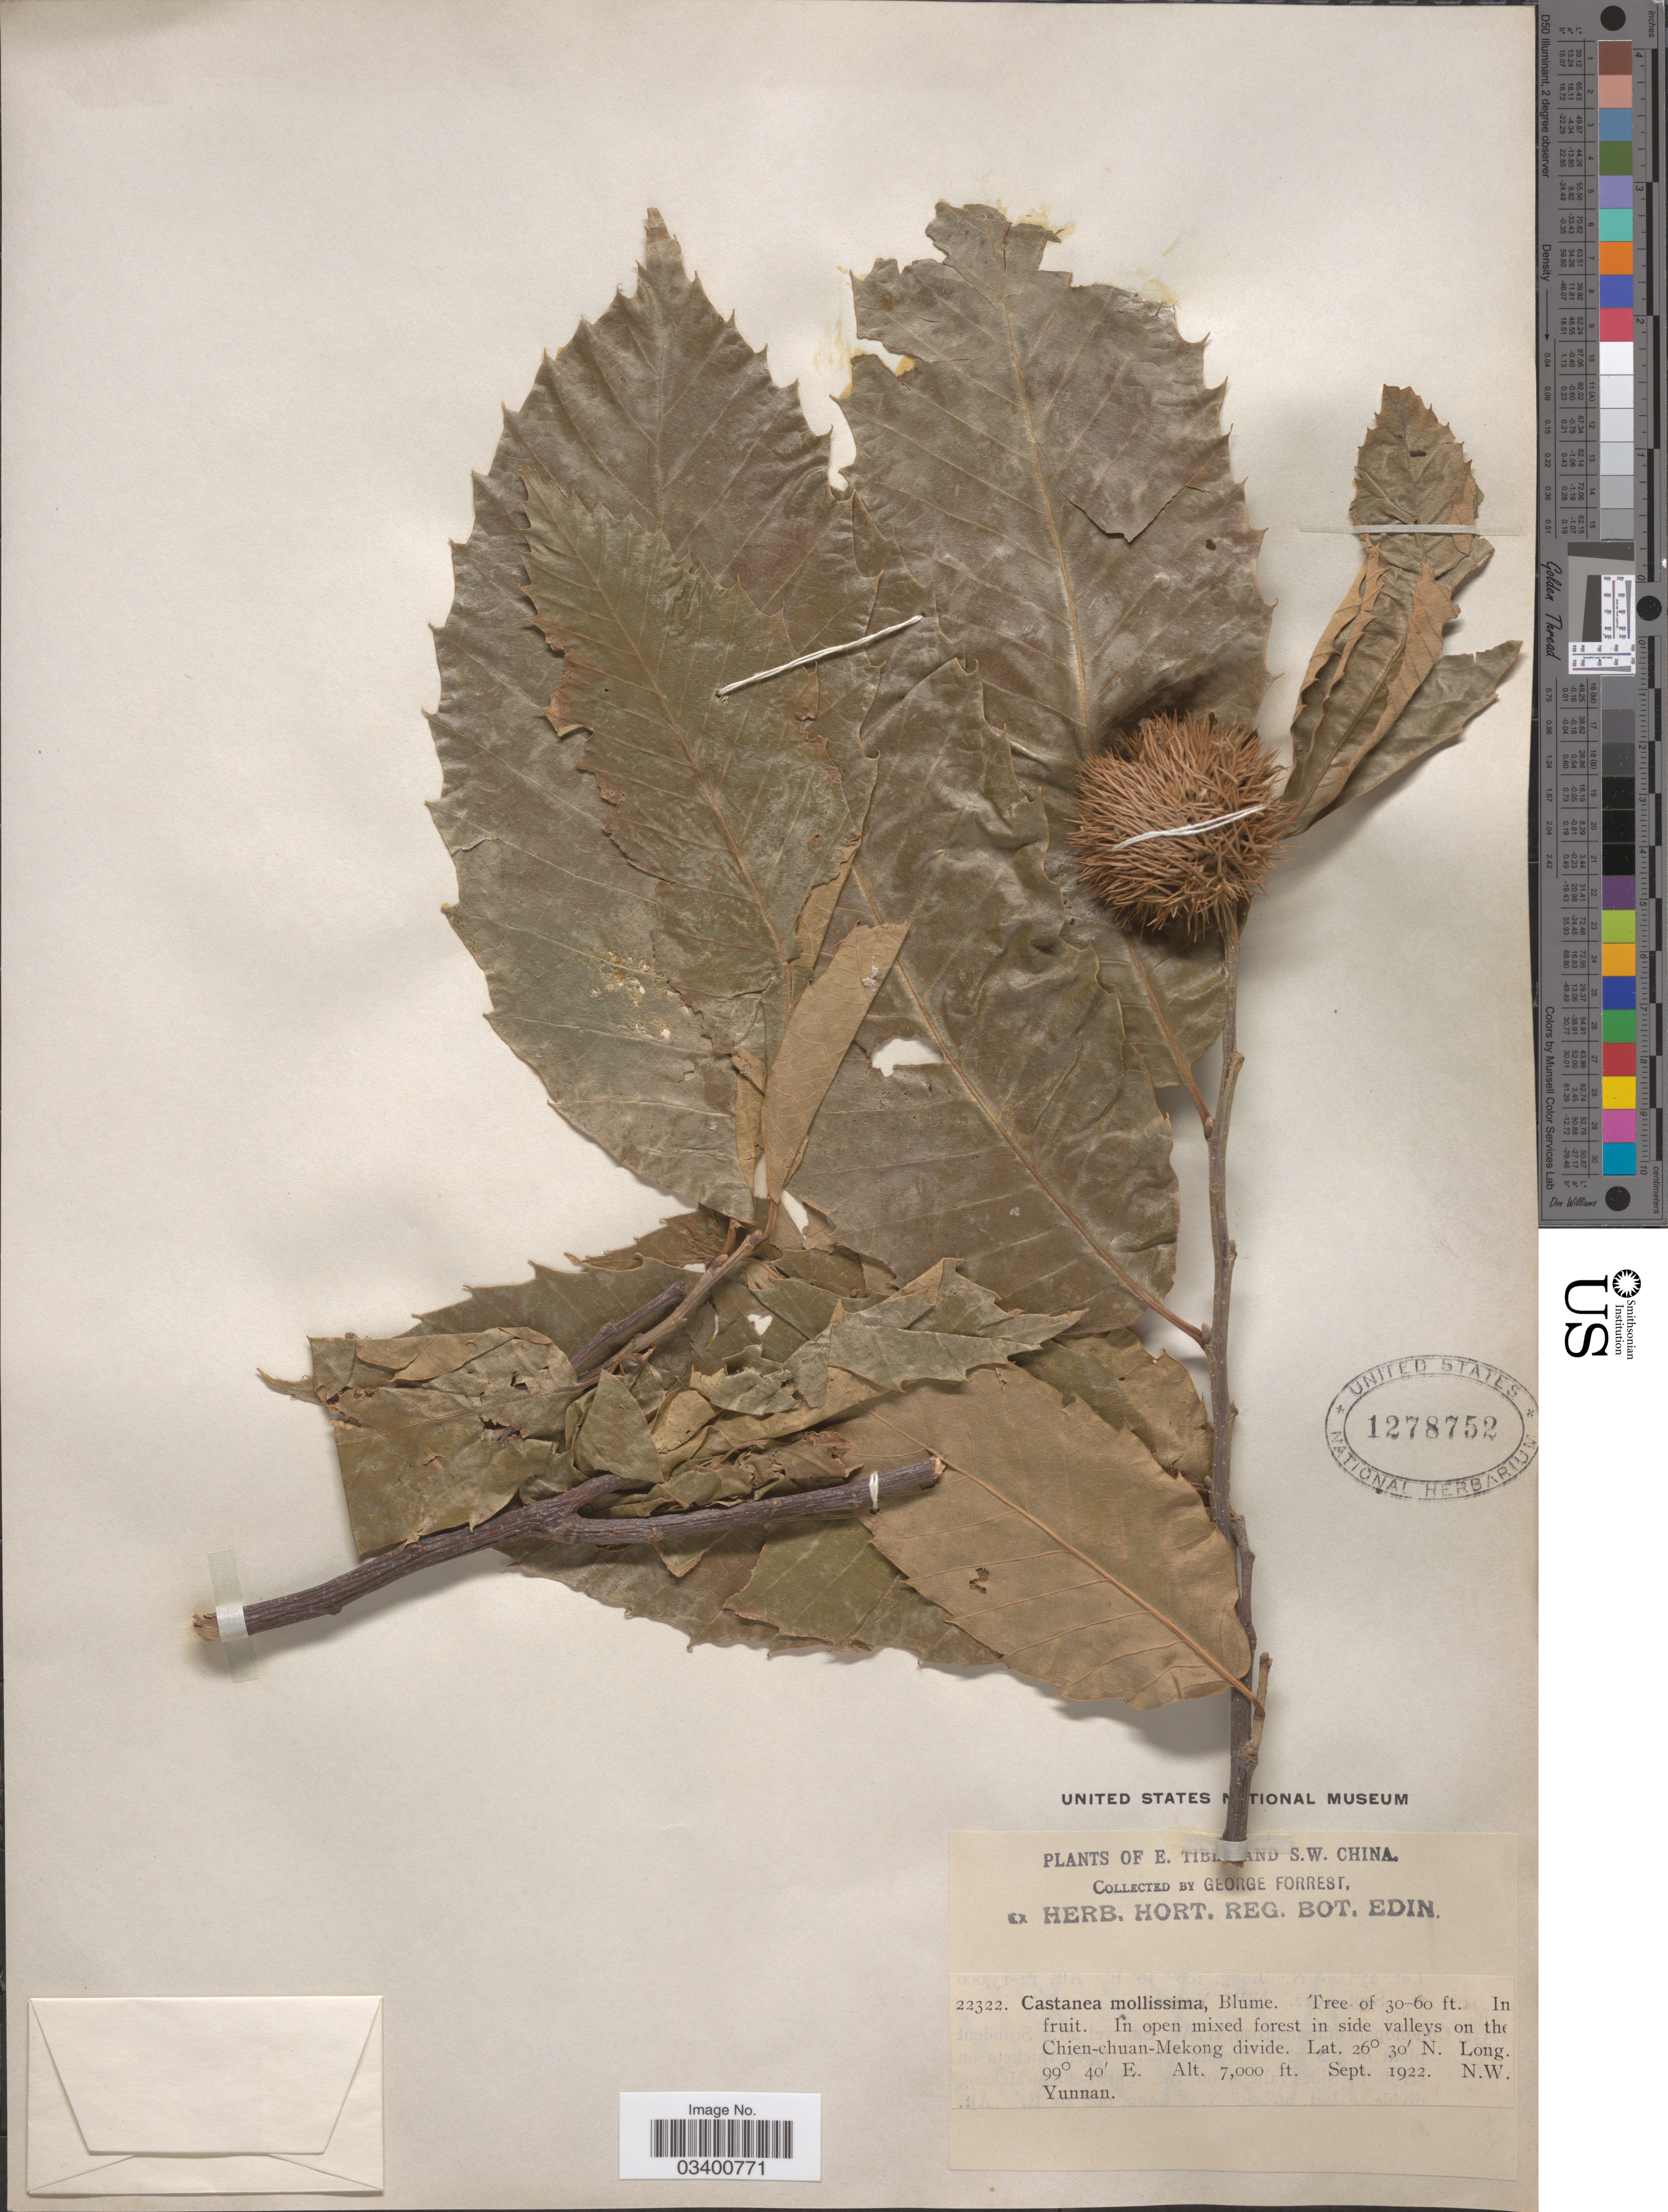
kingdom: Plantae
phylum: Tracheophyta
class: Magnoliopsida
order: Fagales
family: Fagaceae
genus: Castanea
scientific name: Castanea mollissima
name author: Blume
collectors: G. Forrest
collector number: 22322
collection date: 1922-09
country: China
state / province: Yunnan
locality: E. Tib [illegible text] and S.W. China. On the Chien-chuan-Mekong divide. N.W. Yunnan.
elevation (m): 2134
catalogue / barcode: US 1278752